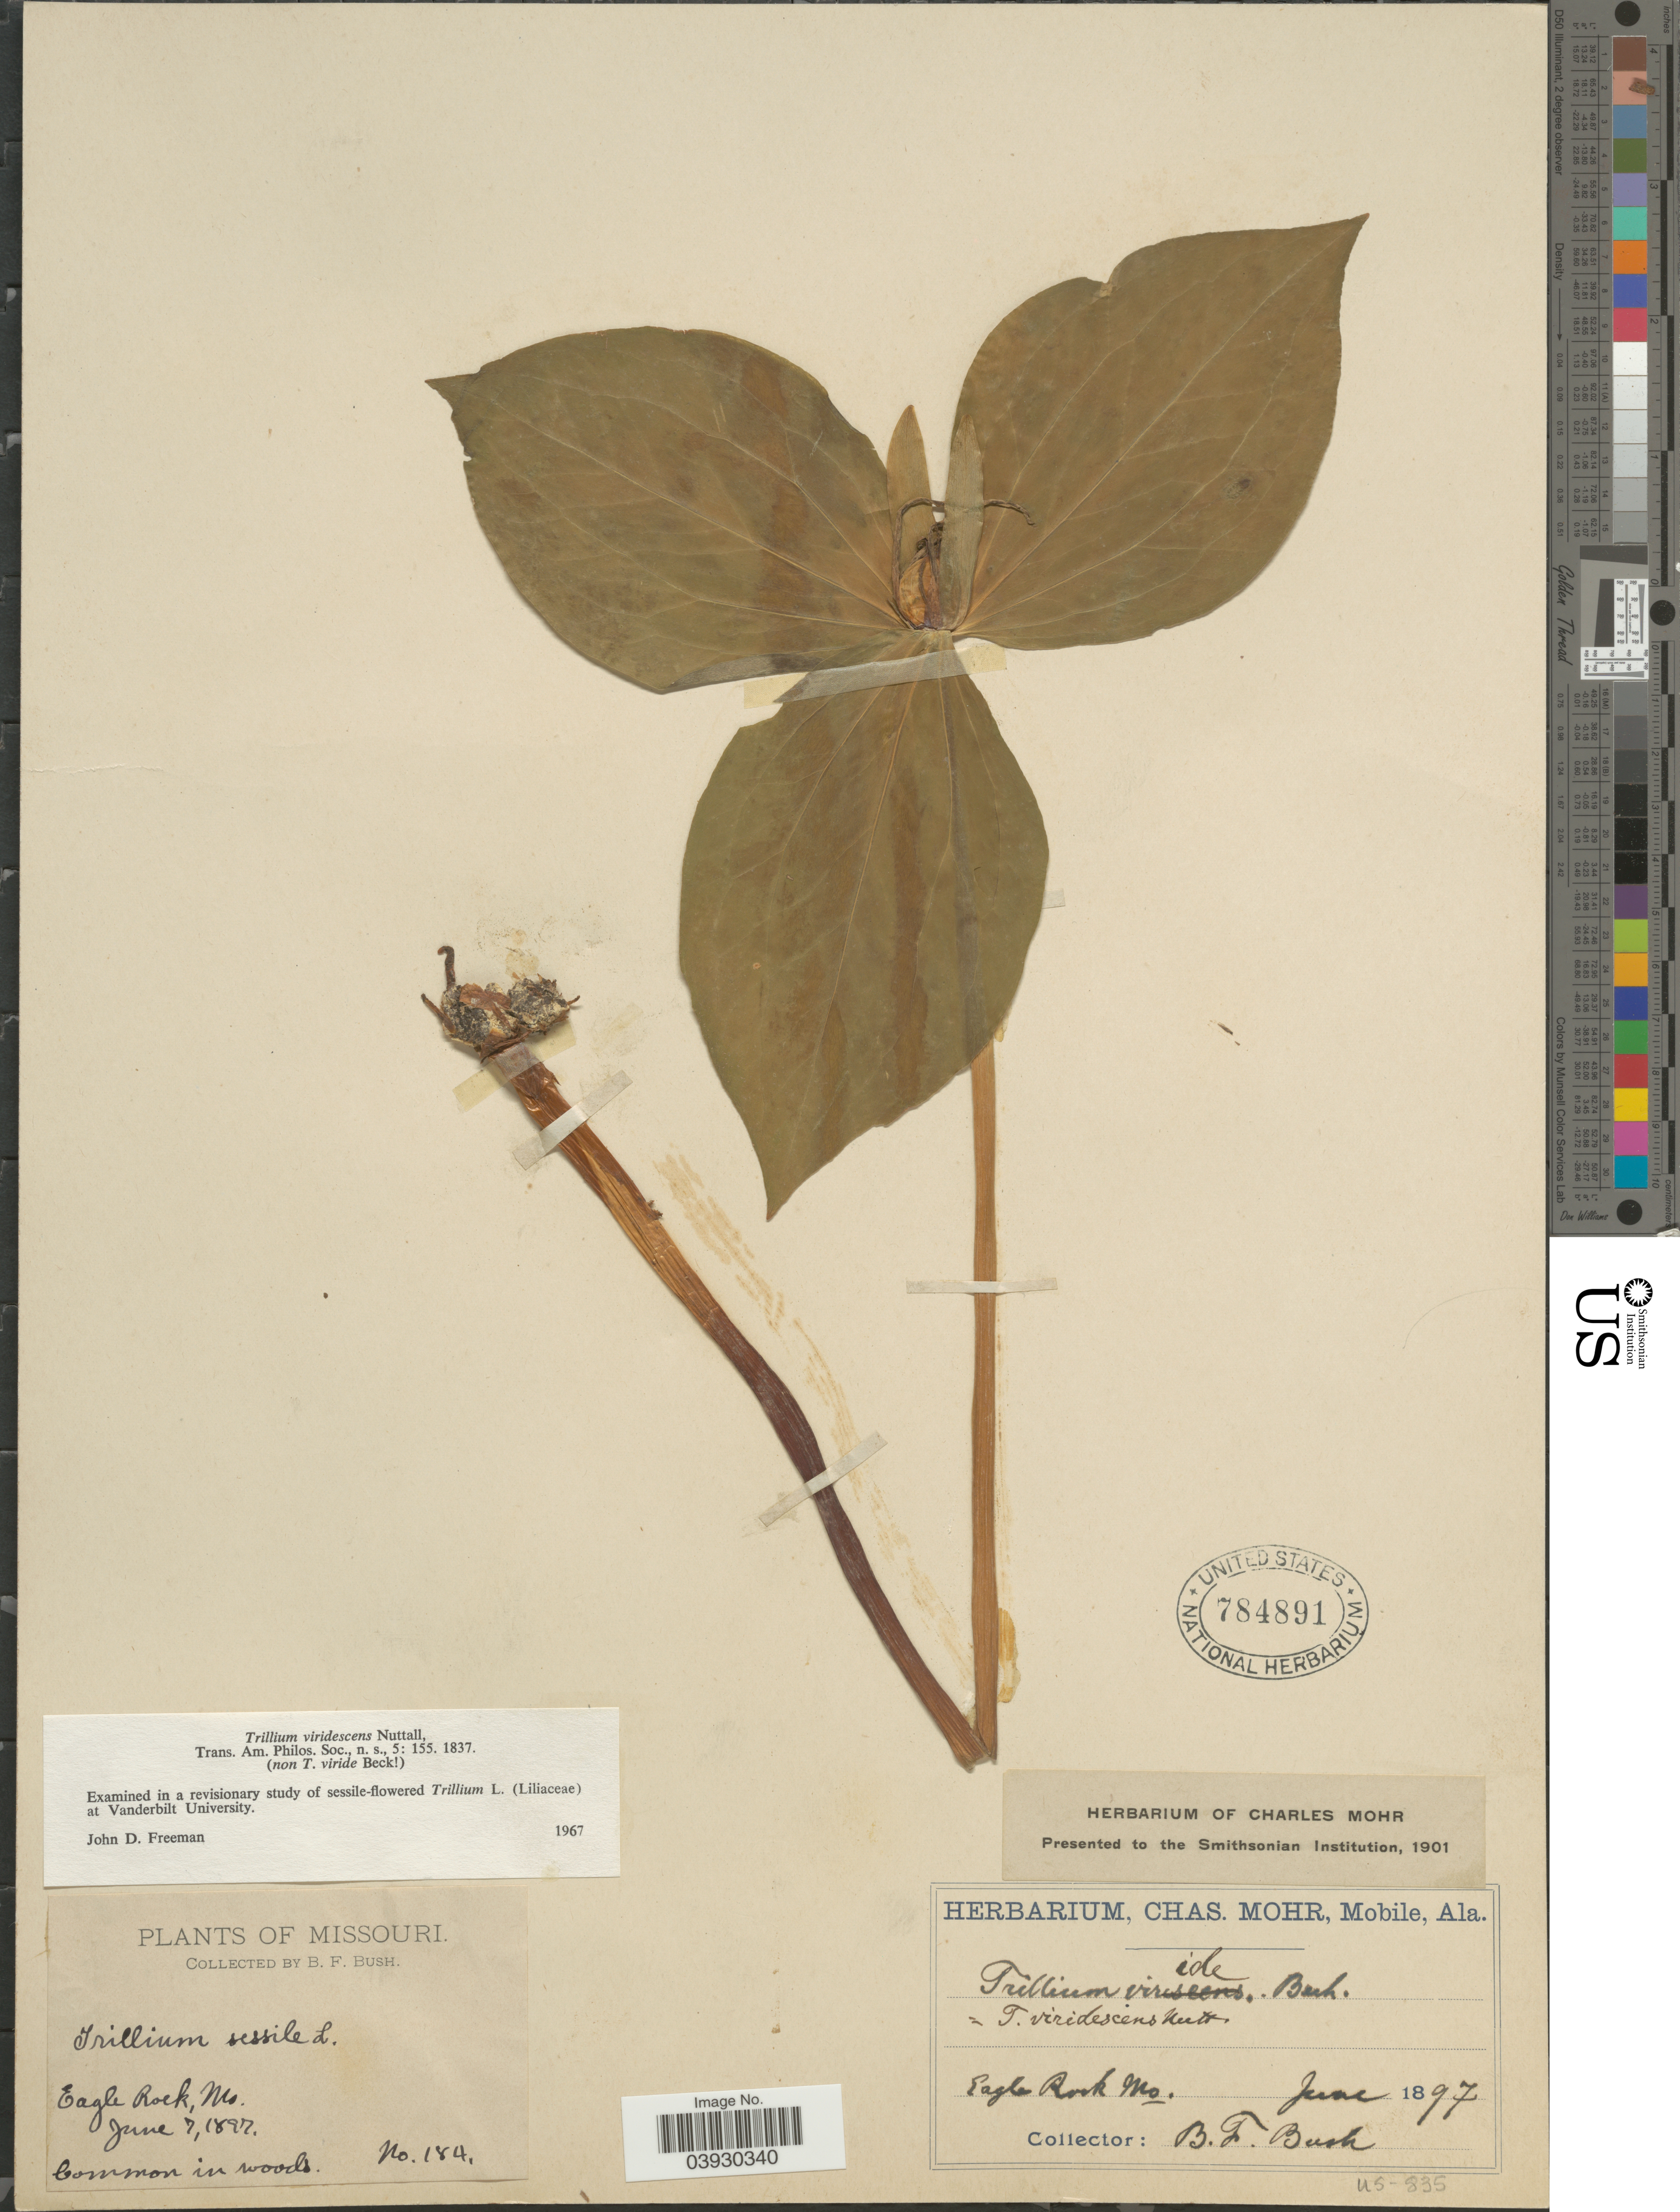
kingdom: Plantae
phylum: Tracheophyta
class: Liliopsida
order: Liliales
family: Melanthiaceae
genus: Trillium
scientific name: Trillium viridescens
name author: Nutt.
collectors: B. F. Bush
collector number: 184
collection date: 1897-06-07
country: United States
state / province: Missouri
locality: Eagle Rock.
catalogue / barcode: US 784891